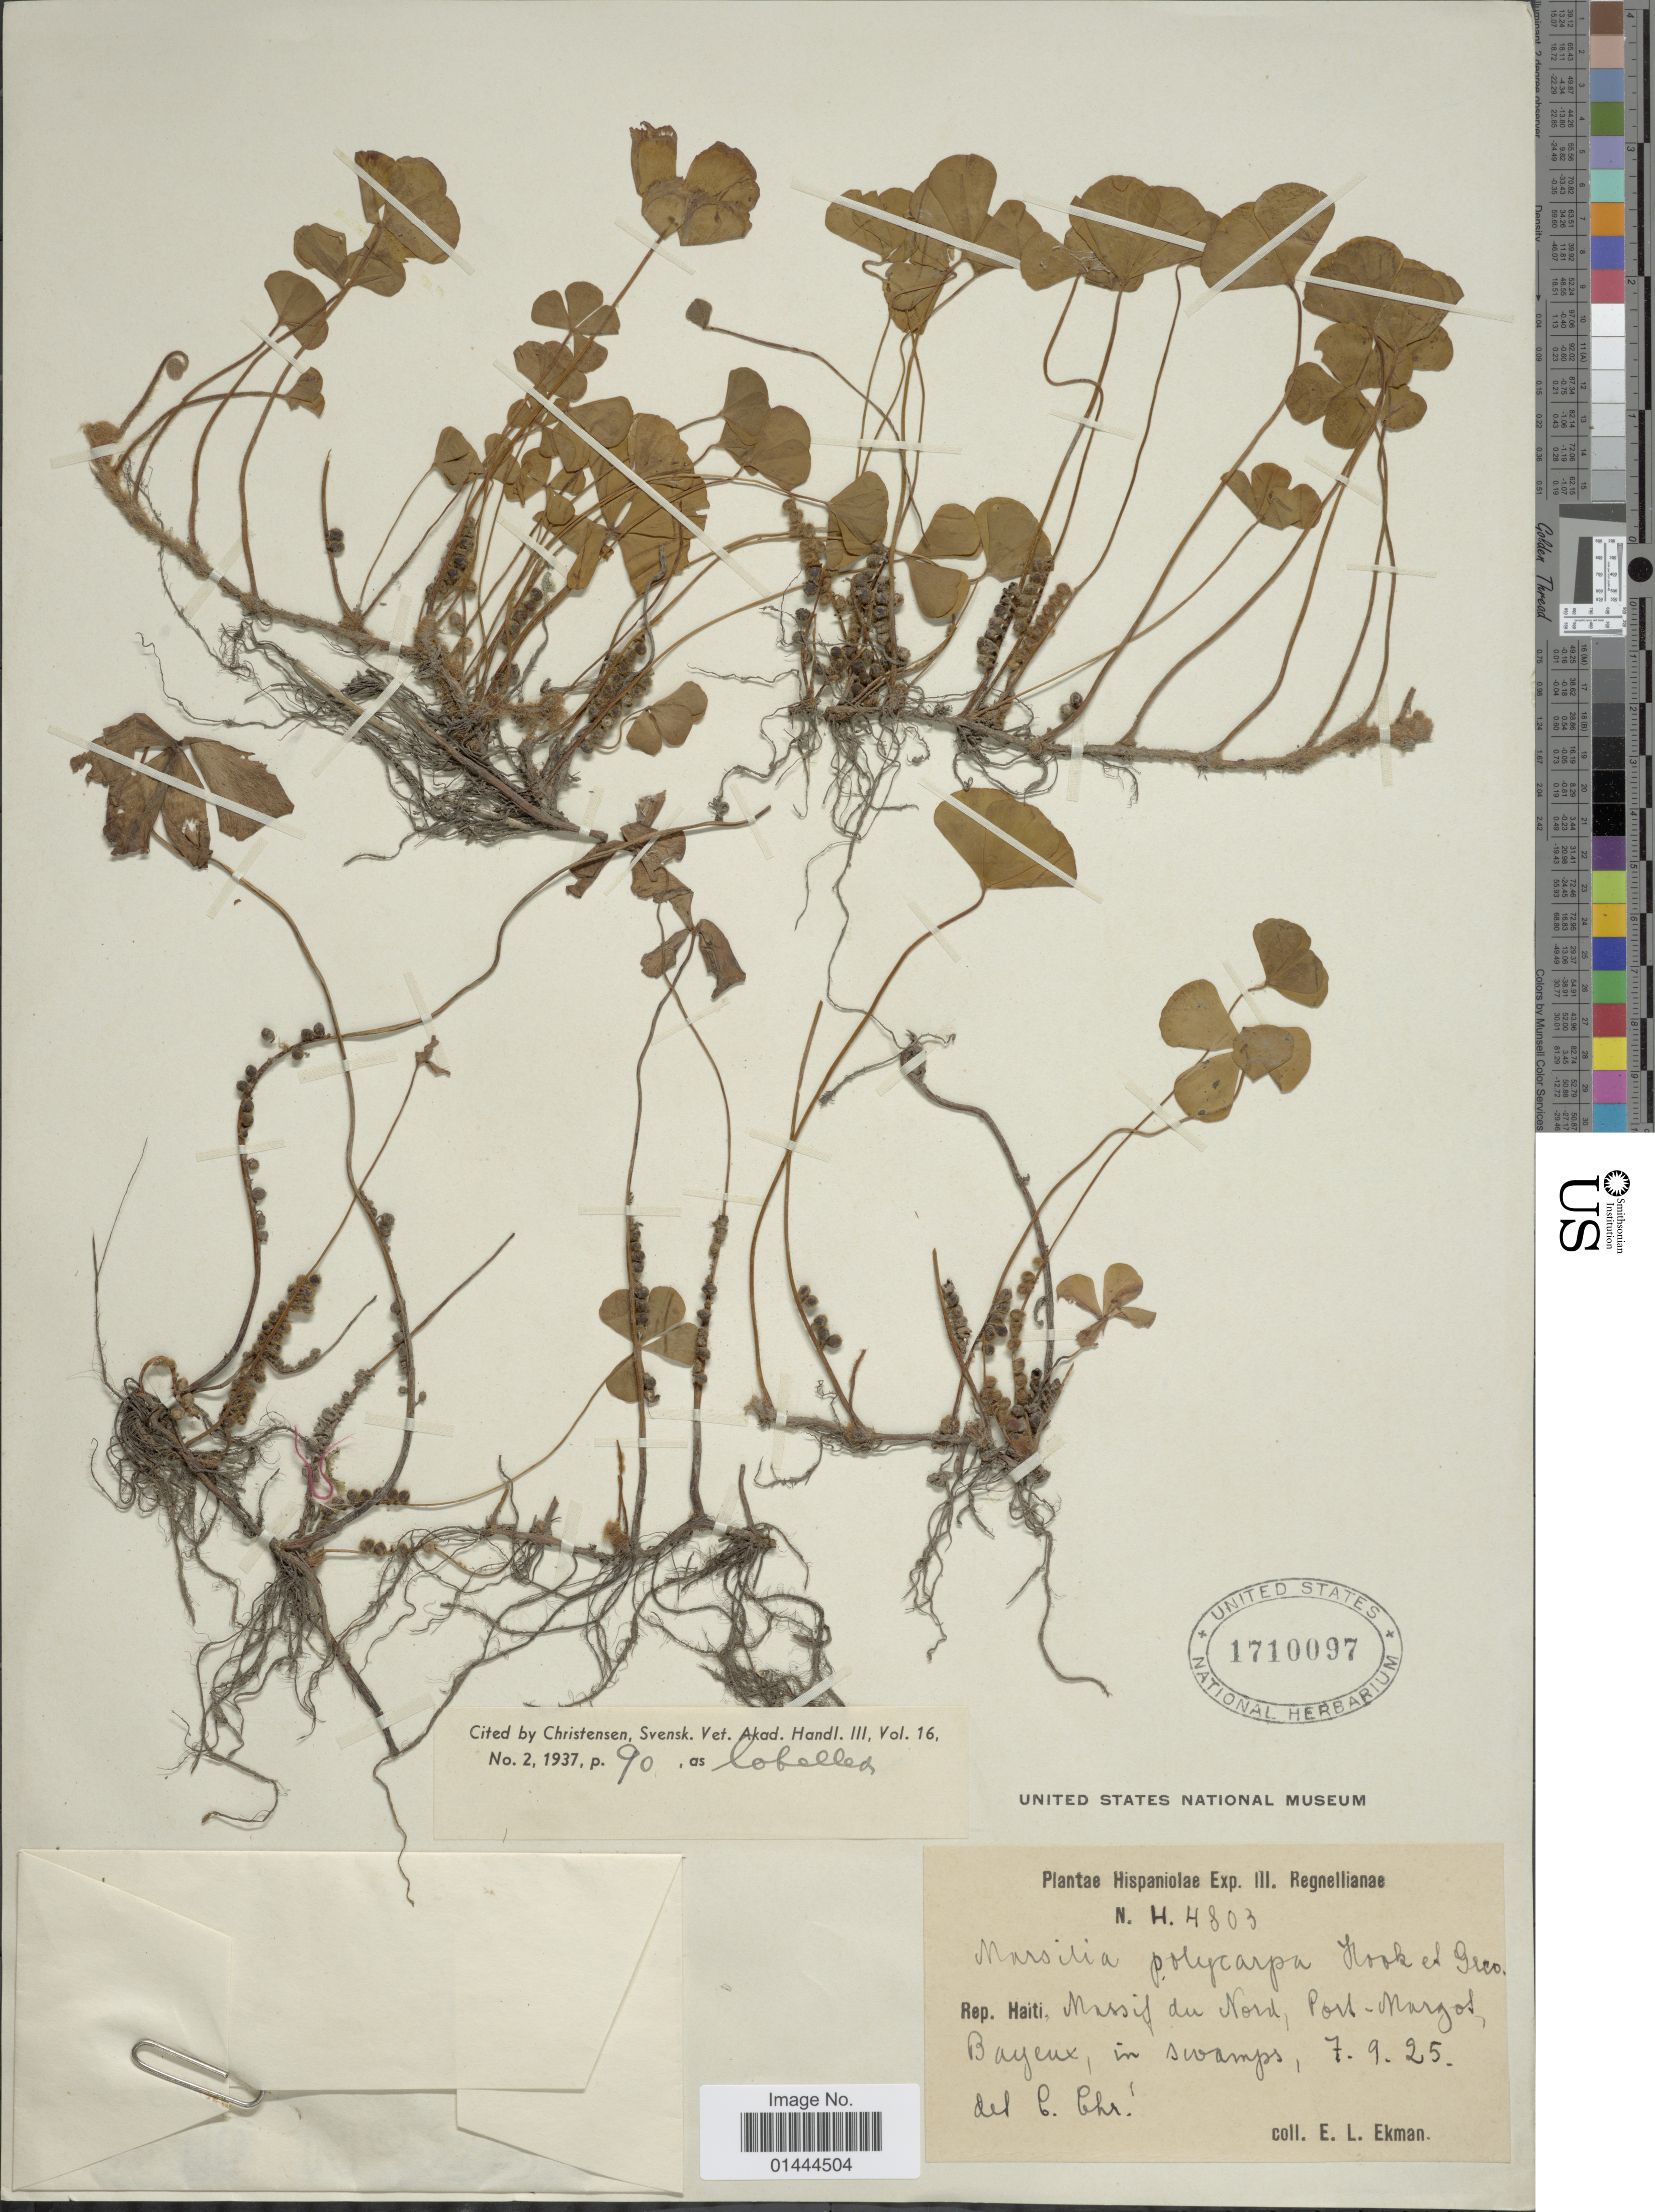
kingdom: Plantae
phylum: Tracheophyta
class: Polypodiopsida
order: Salviniales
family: Marsileaceae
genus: Marsilea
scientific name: Marsilea polycarpa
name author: Hook. & Grev.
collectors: E. L. Ekman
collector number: H4803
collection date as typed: Transcribed d/m/y: 7/9/25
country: Haiti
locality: Rep. Haiti, Massif du Nord, Port-Margot, Bayeux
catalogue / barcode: US 1710097